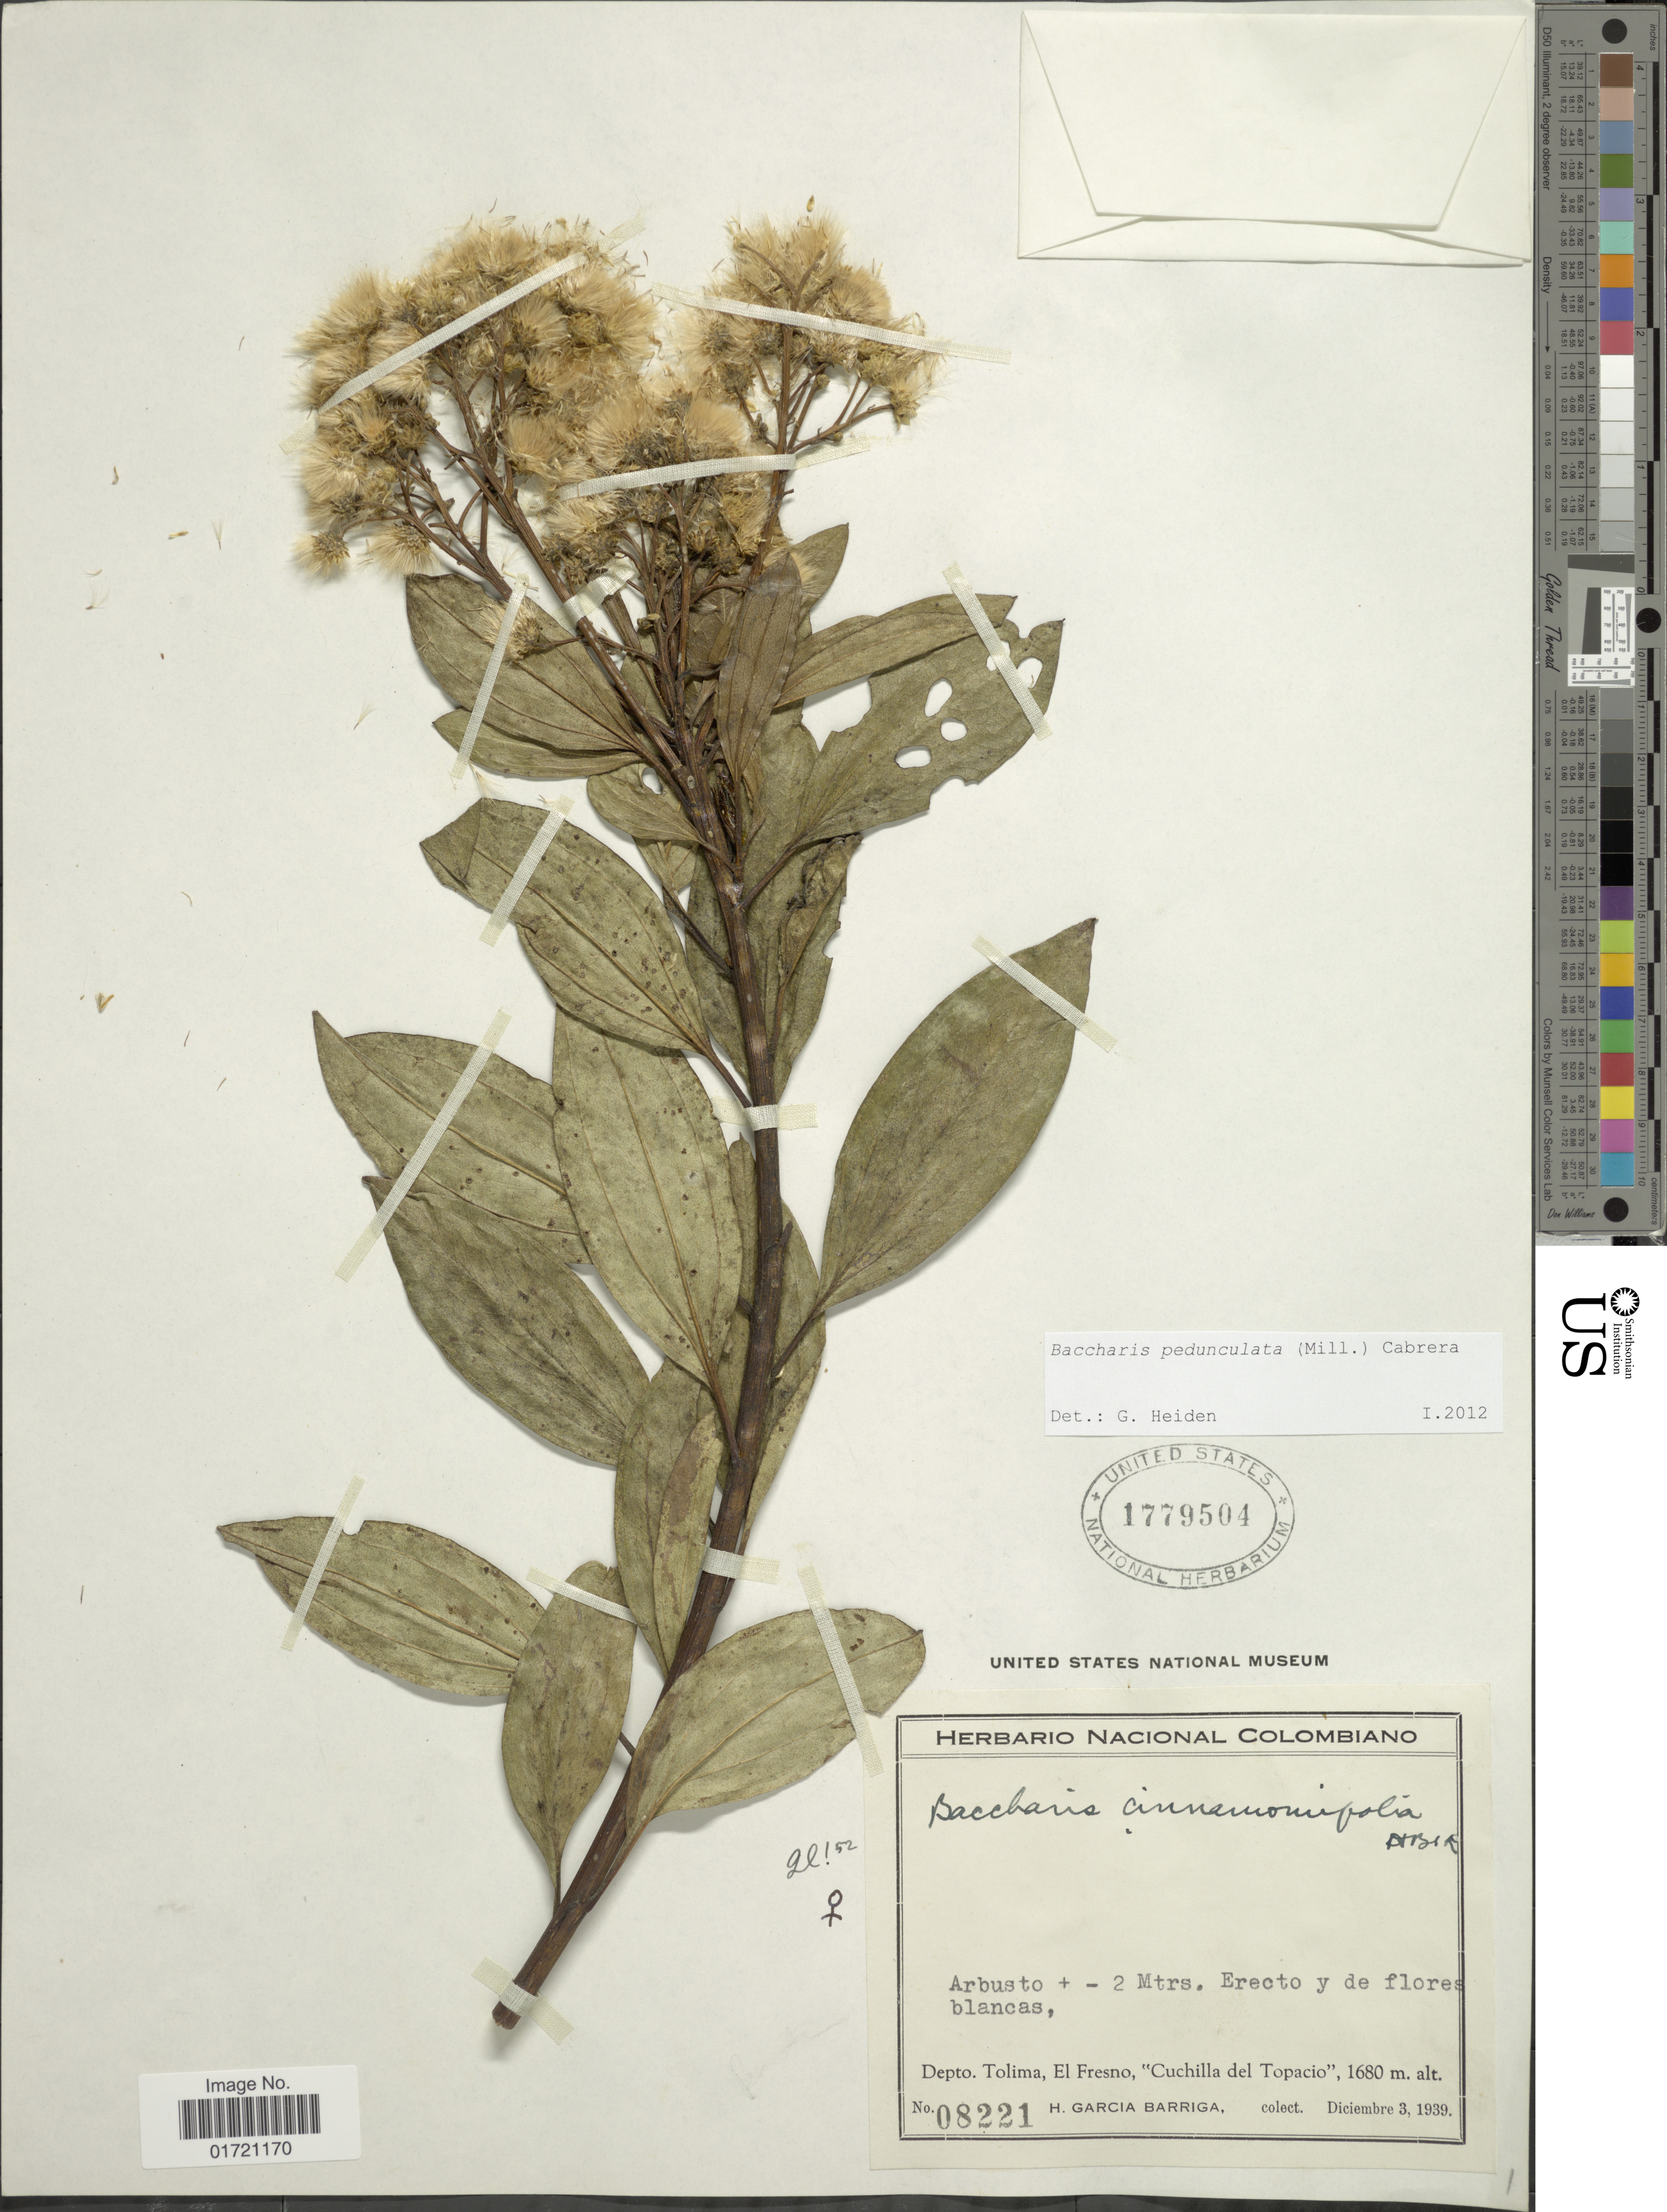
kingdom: Plantae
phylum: Tracheophyta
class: Magnoliopsida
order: Asterales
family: Asteraceae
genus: Baccharis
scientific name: Baccharis pedunculata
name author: (Mill.) Cabrera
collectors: H. García Barriga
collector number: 08221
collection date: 1939-12-03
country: Colombia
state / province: Tolima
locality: Depto. Tolima, El Fresno, "Cuchilla del Topacio".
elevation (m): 1680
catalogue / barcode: US 1779504